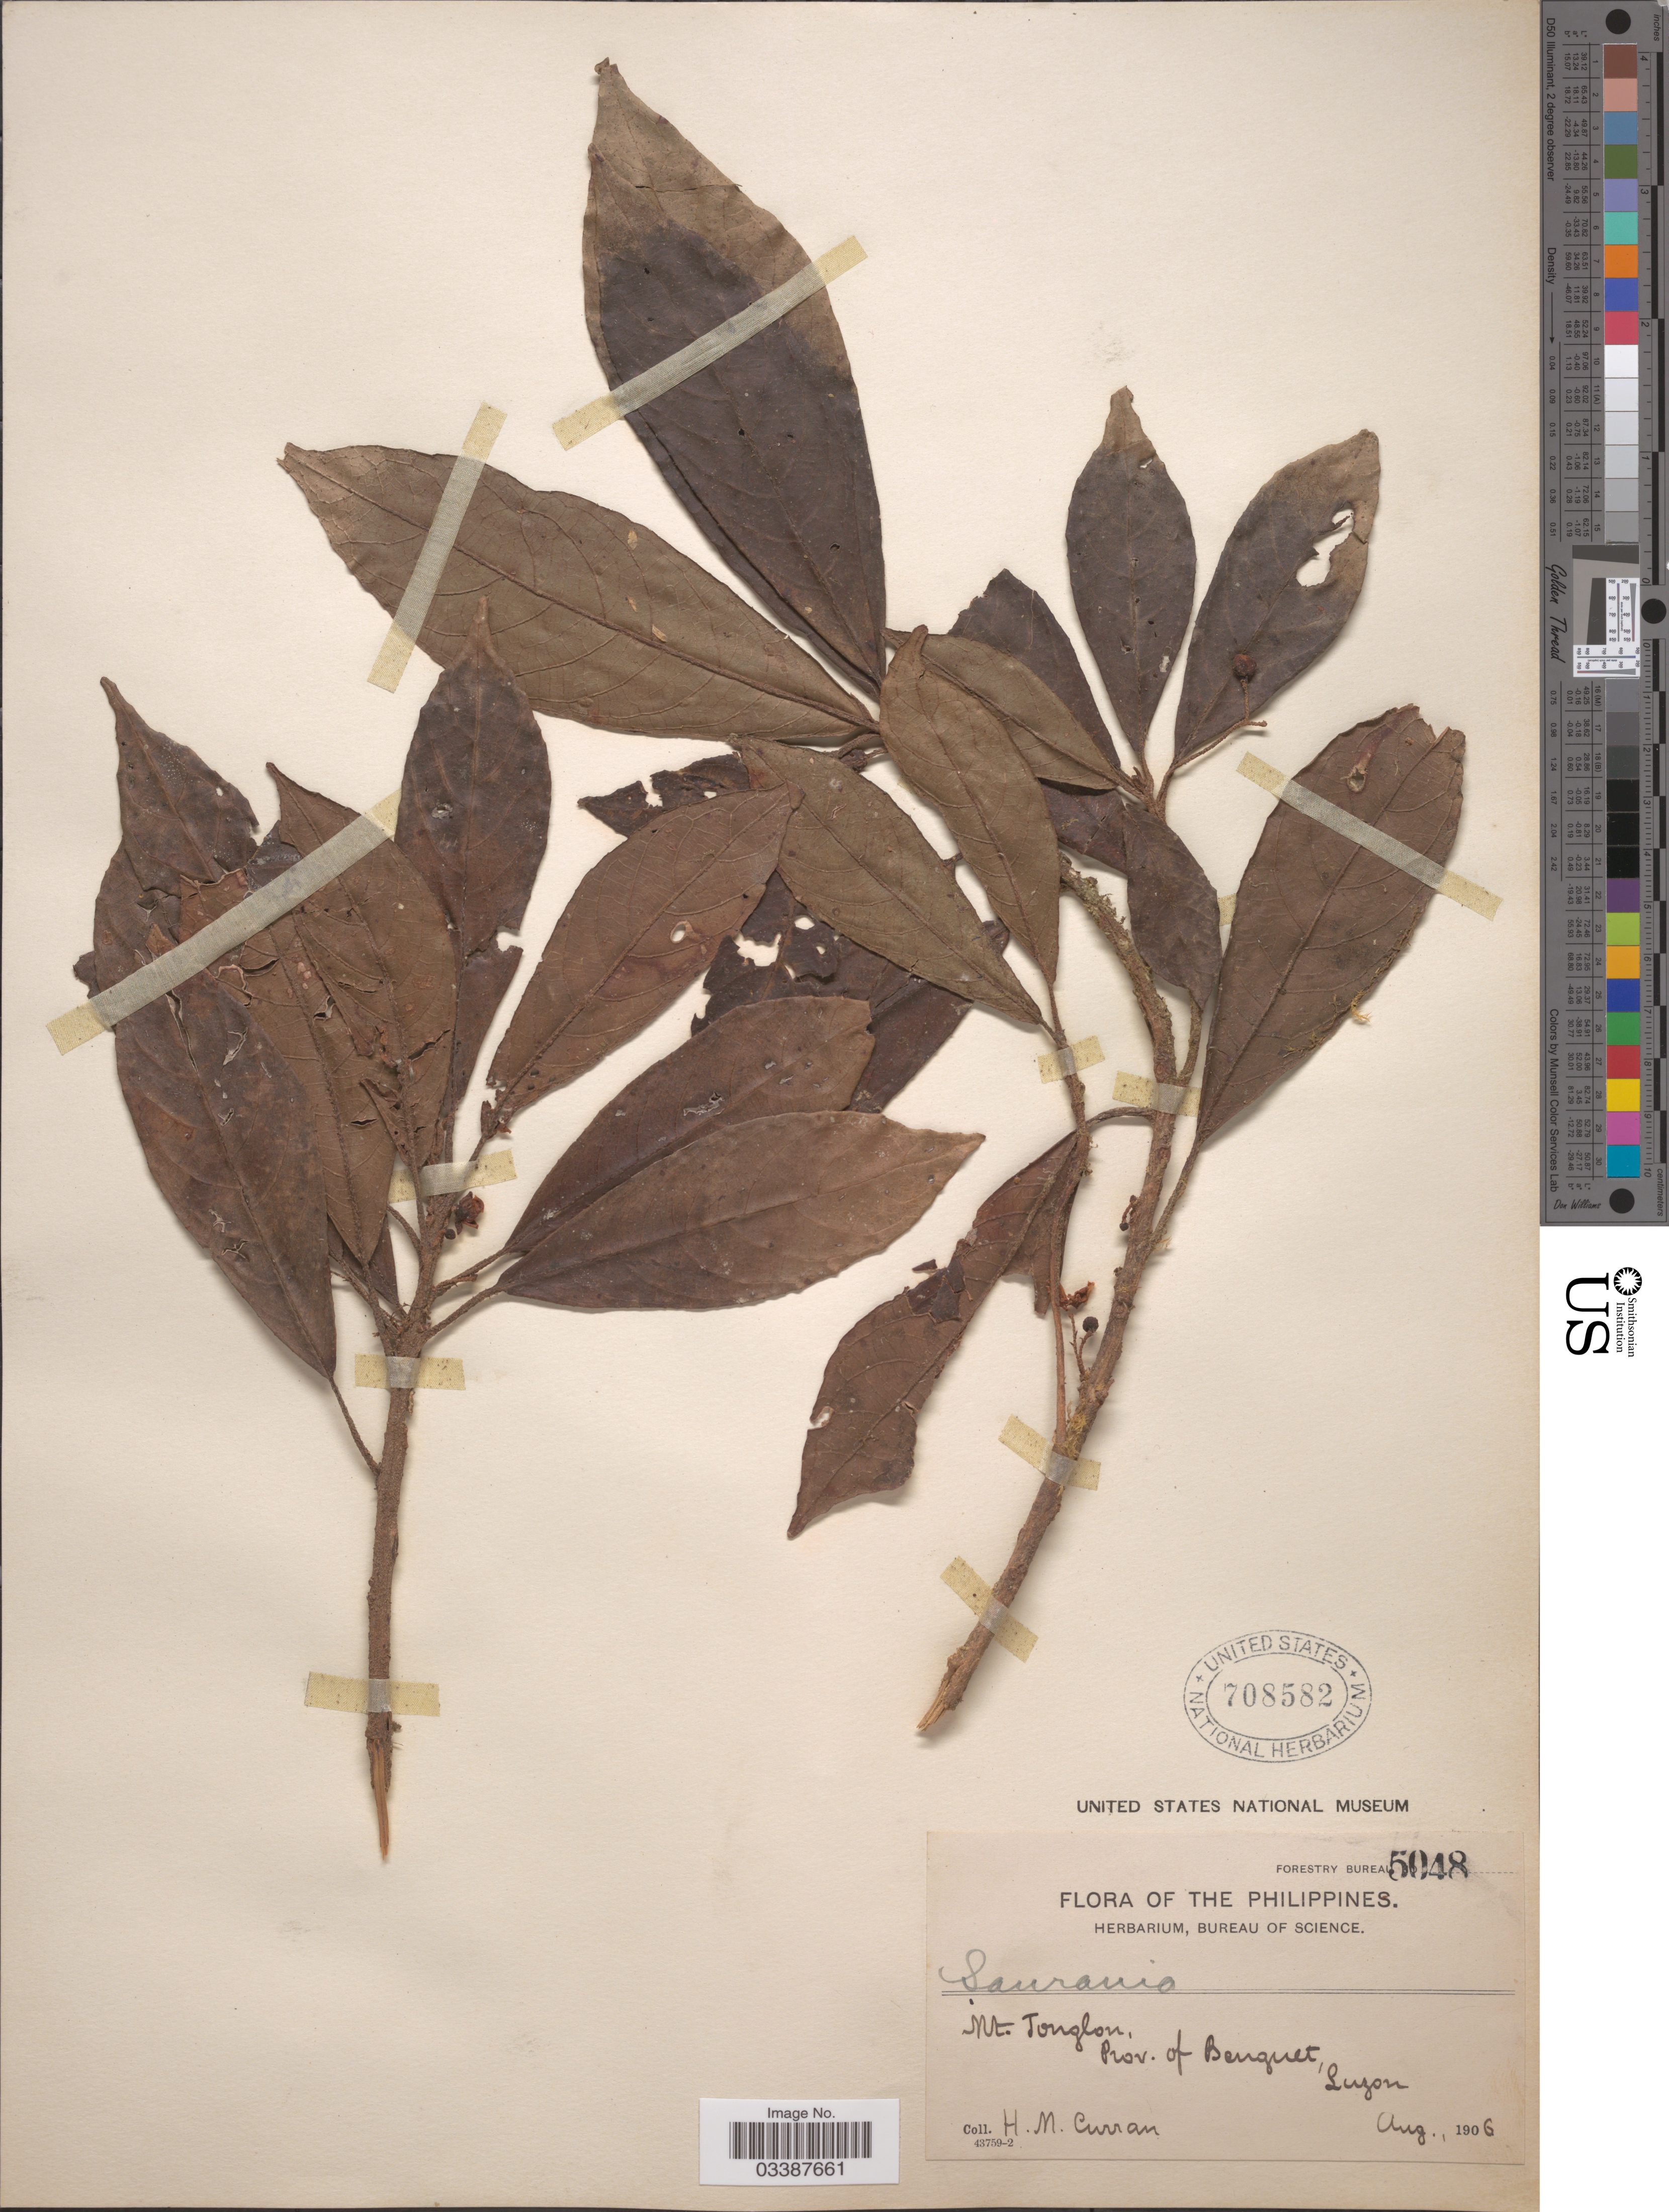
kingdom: Plantae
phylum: Tracheophyta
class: Magnoliopsida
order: Ericales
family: Actinidiaceae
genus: Saurauia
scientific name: Saurauia sp.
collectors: H. M. Curran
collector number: Forestry Bureau 5048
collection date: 1906-08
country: Philippines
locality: Mt. Tonglon, Prov. of Benguet, Luzon.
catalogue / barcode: US 708582